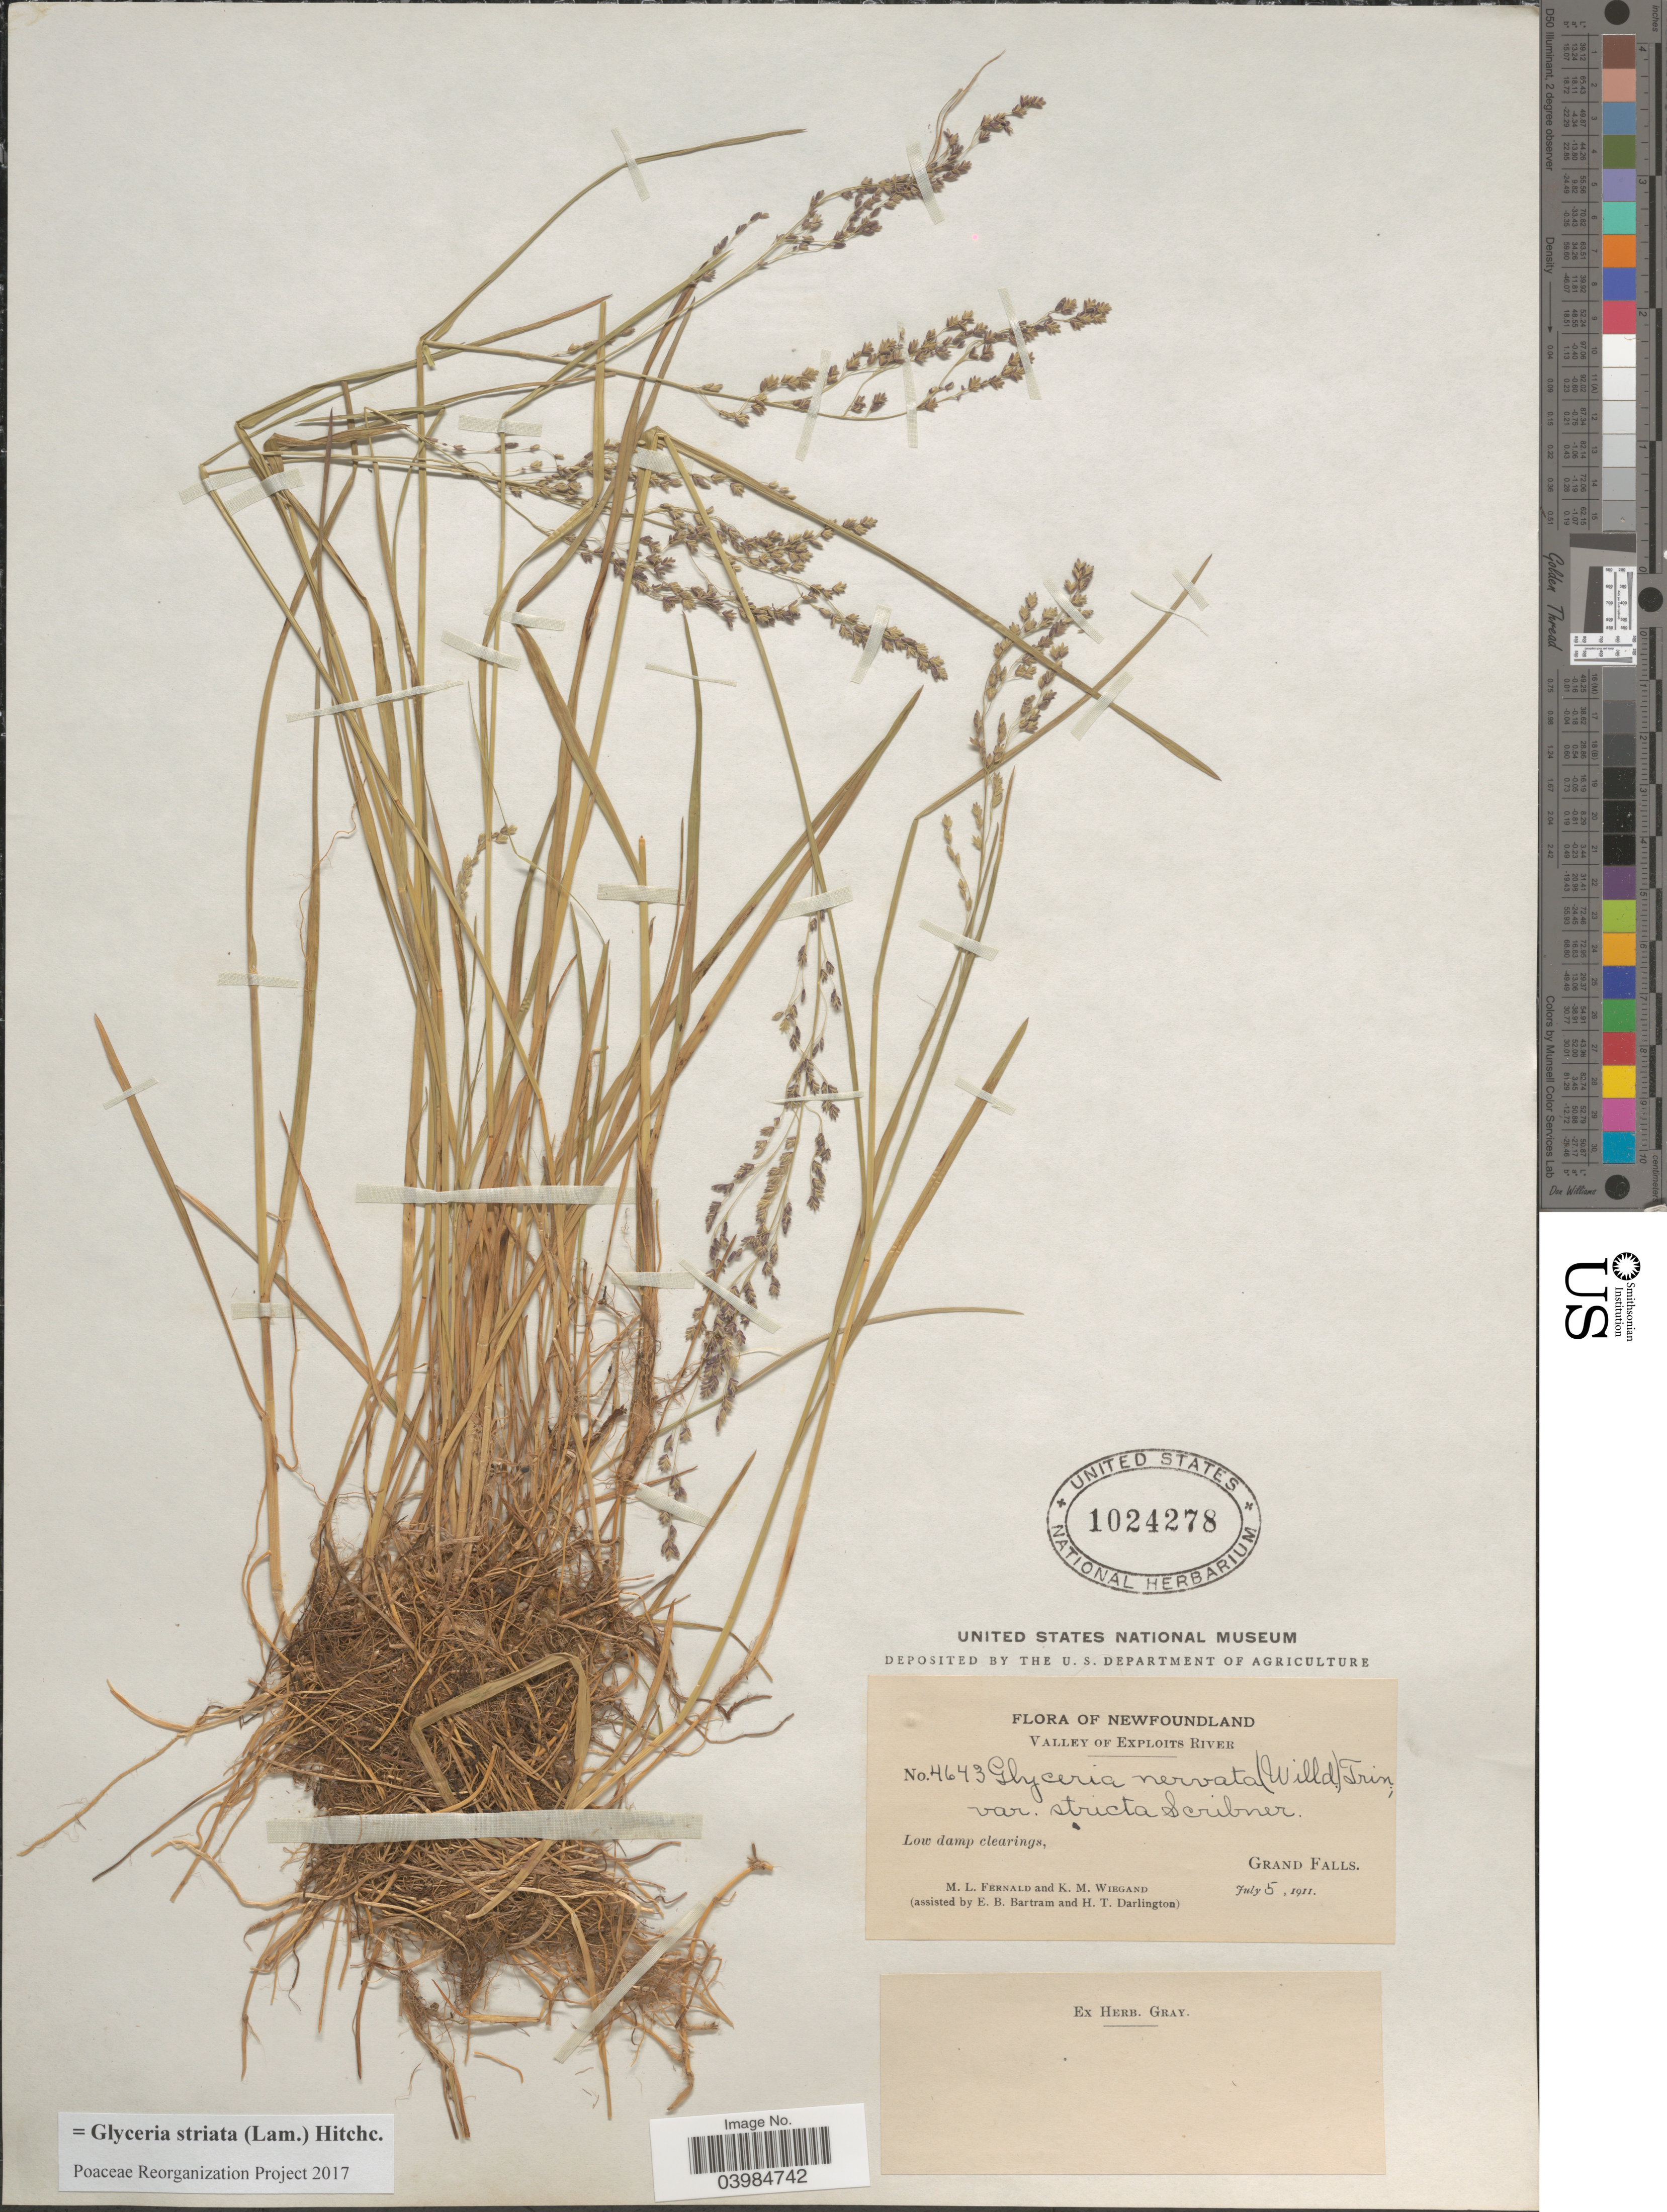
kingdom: Plantae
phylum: Tracheophyta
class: Liliopsida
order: Poales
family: Poaceae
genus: Glyceria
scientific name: Glyceria striata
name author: (Lam.) Hitchc.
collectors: M. L. Fernald, K. M. Wiegand, E. B. Bartram & H. Darlington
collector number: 4643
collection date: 1911-07-05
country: Canada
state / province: Newfoundland and Labrador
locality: Valley of Exploits River. Grand Falls.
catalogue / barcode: US 1024278